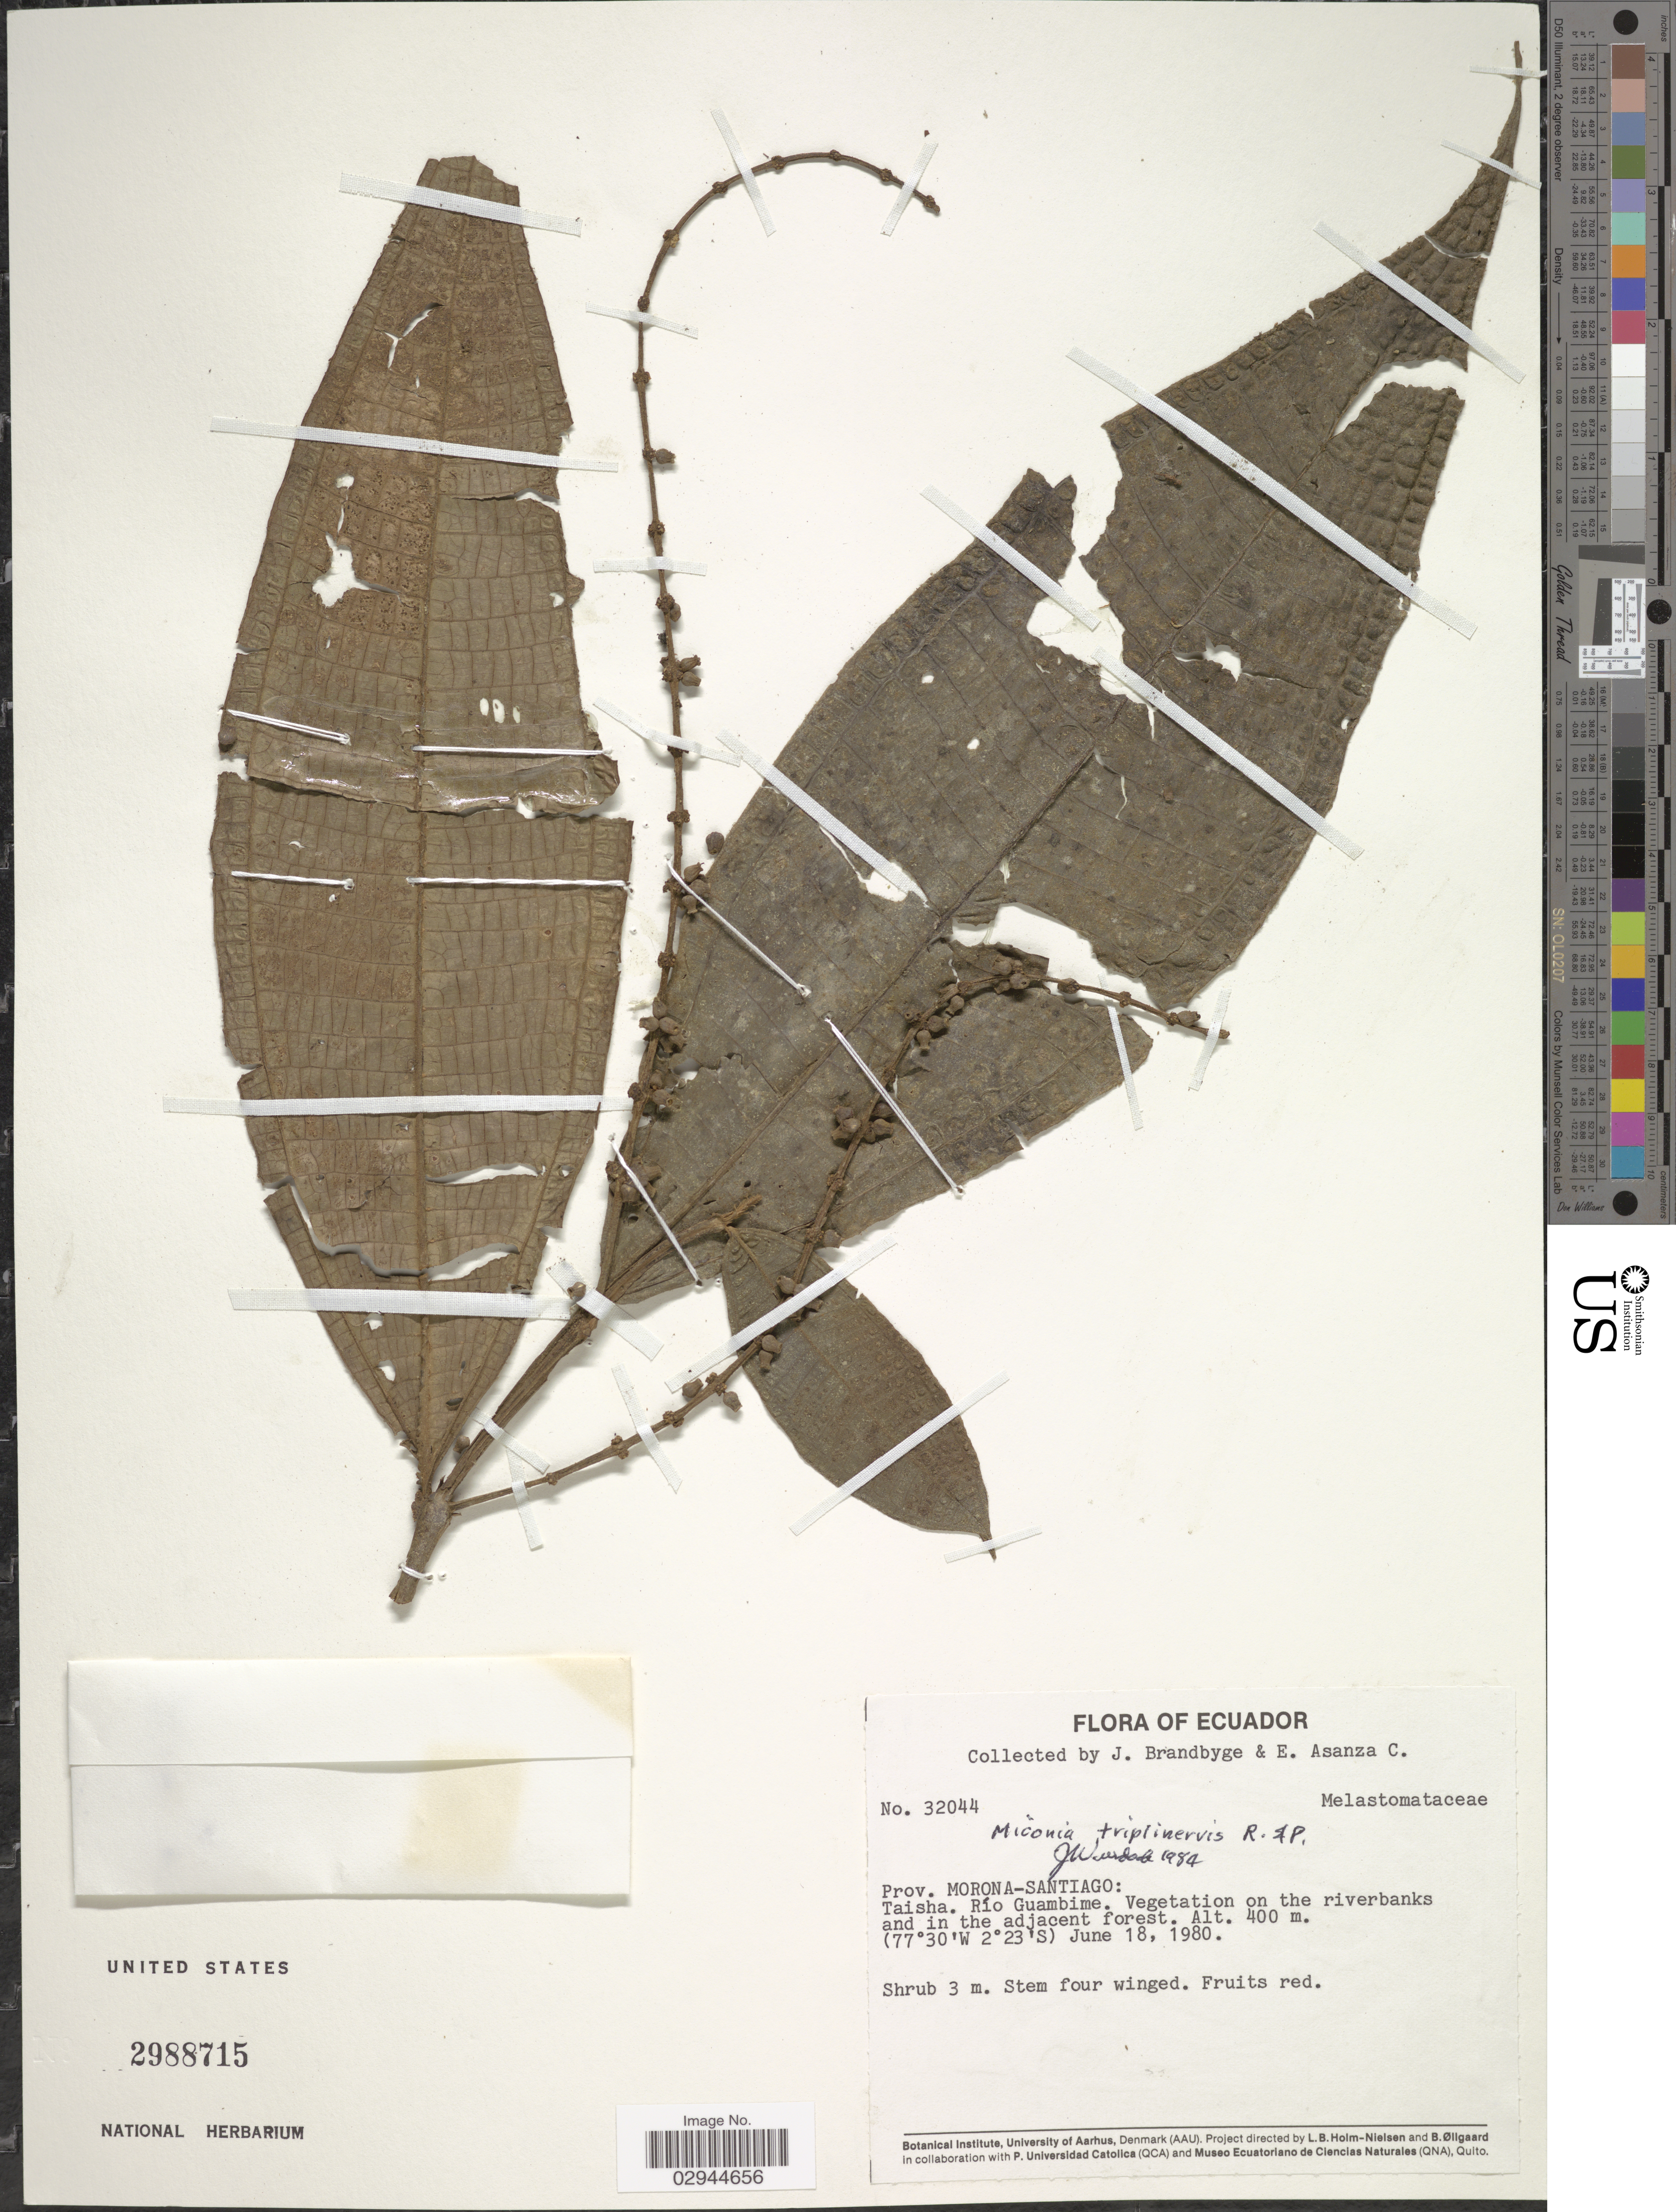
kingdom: Plantae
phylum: Tracheophyta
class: Magnoliopsida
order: Myrtales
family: Melastomataceae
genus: Miconia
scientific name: Miconia triplinervis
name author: Ruiz & Pav.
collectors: J. Brandbyge & E. Asanza C.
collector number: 32044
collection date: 1980-06-18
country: Ecuador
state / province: Morona-Santiago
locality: Taisha, Río Guambime.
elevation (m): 400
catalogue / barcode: US 2988715